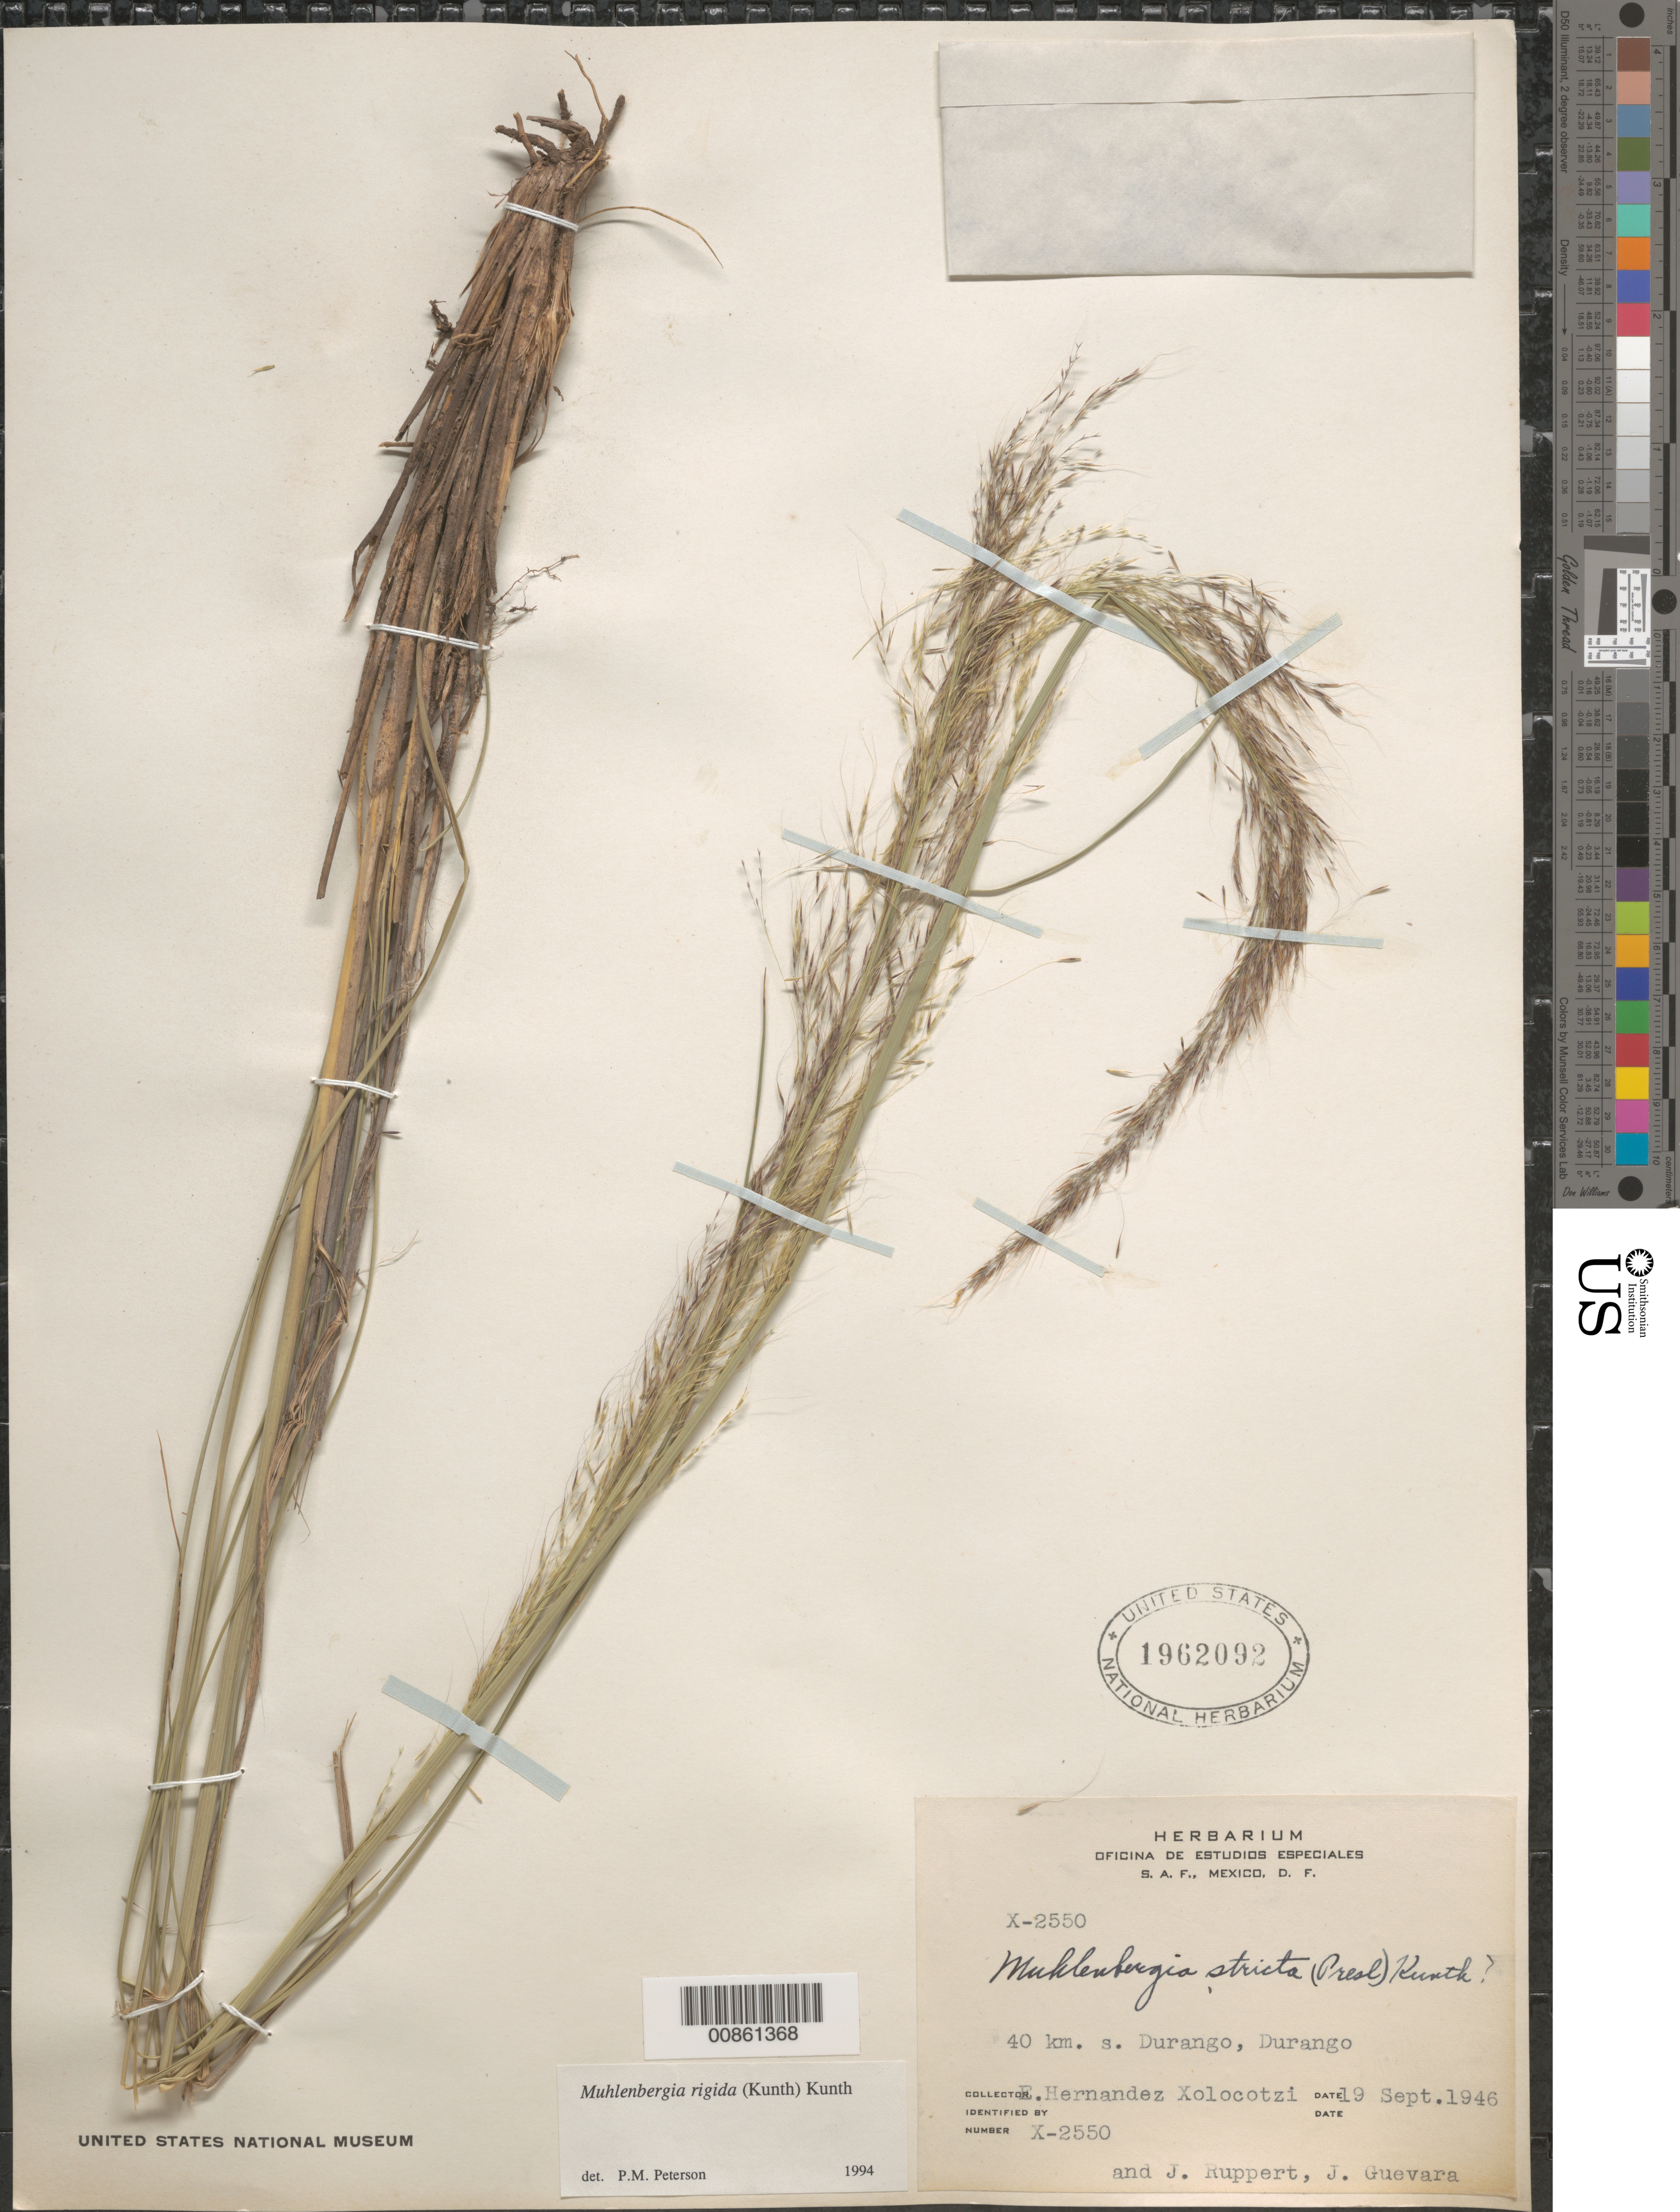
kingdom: Plantae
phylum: Tracheophyta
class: Liliopsida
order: Poales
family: Poaceae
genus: Muhlenbergia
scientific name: Muhlenbergia rigida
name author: (Kunth) Kunth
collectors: E. I. Hernández-X.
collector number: X-2550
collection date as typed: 19 Sep 1946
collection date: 1946-09-19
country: Mexico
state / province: Durango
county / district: Durango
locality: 40 km S of Durango on Hwy towards Aserradero La Flor, mpio. Durango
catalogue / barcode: US 1962092